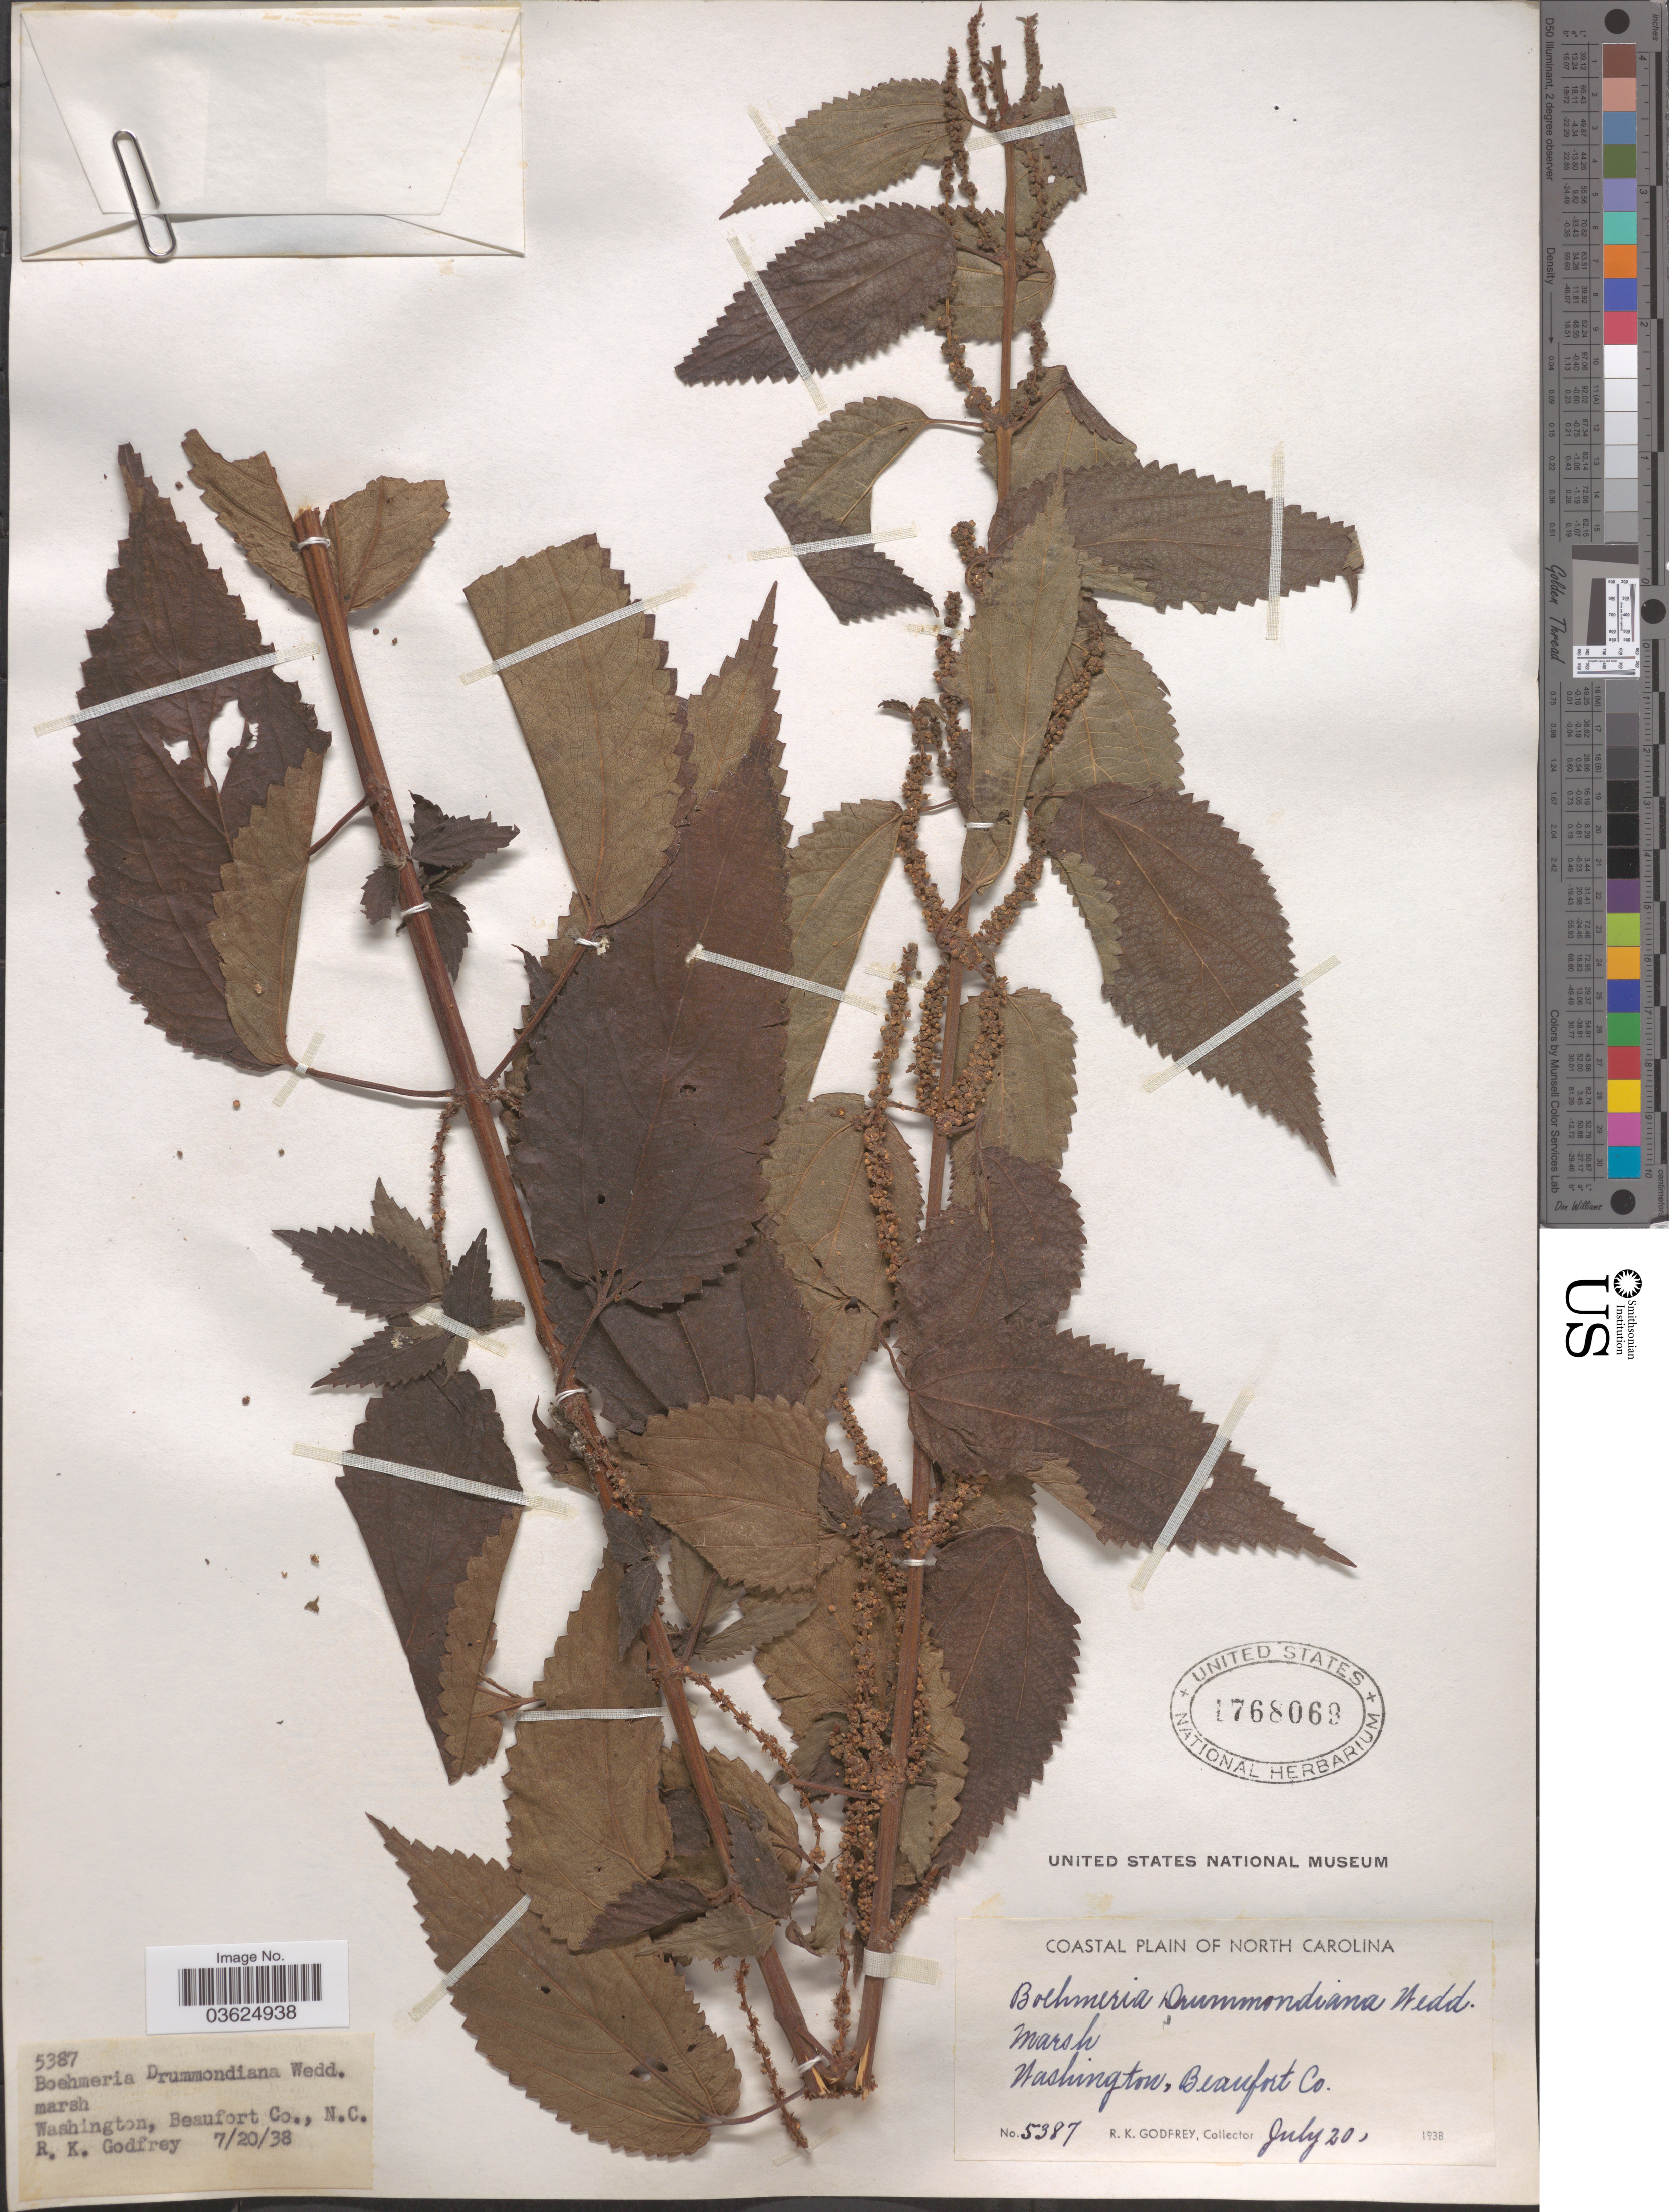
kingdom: Plantae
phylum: Tracheophyta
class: Magnoliopsida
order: Rosales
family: Urticaceae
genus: Boehmeria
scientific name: Boehmeria drummondiana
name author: Wedd.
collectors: R. K. Godfrey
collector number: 5387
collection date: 1938-07-20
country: United States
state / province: North Carolina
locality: Coastal Plain of North Carolina. Washington, Beaufort Co.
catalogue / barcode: US 1768069